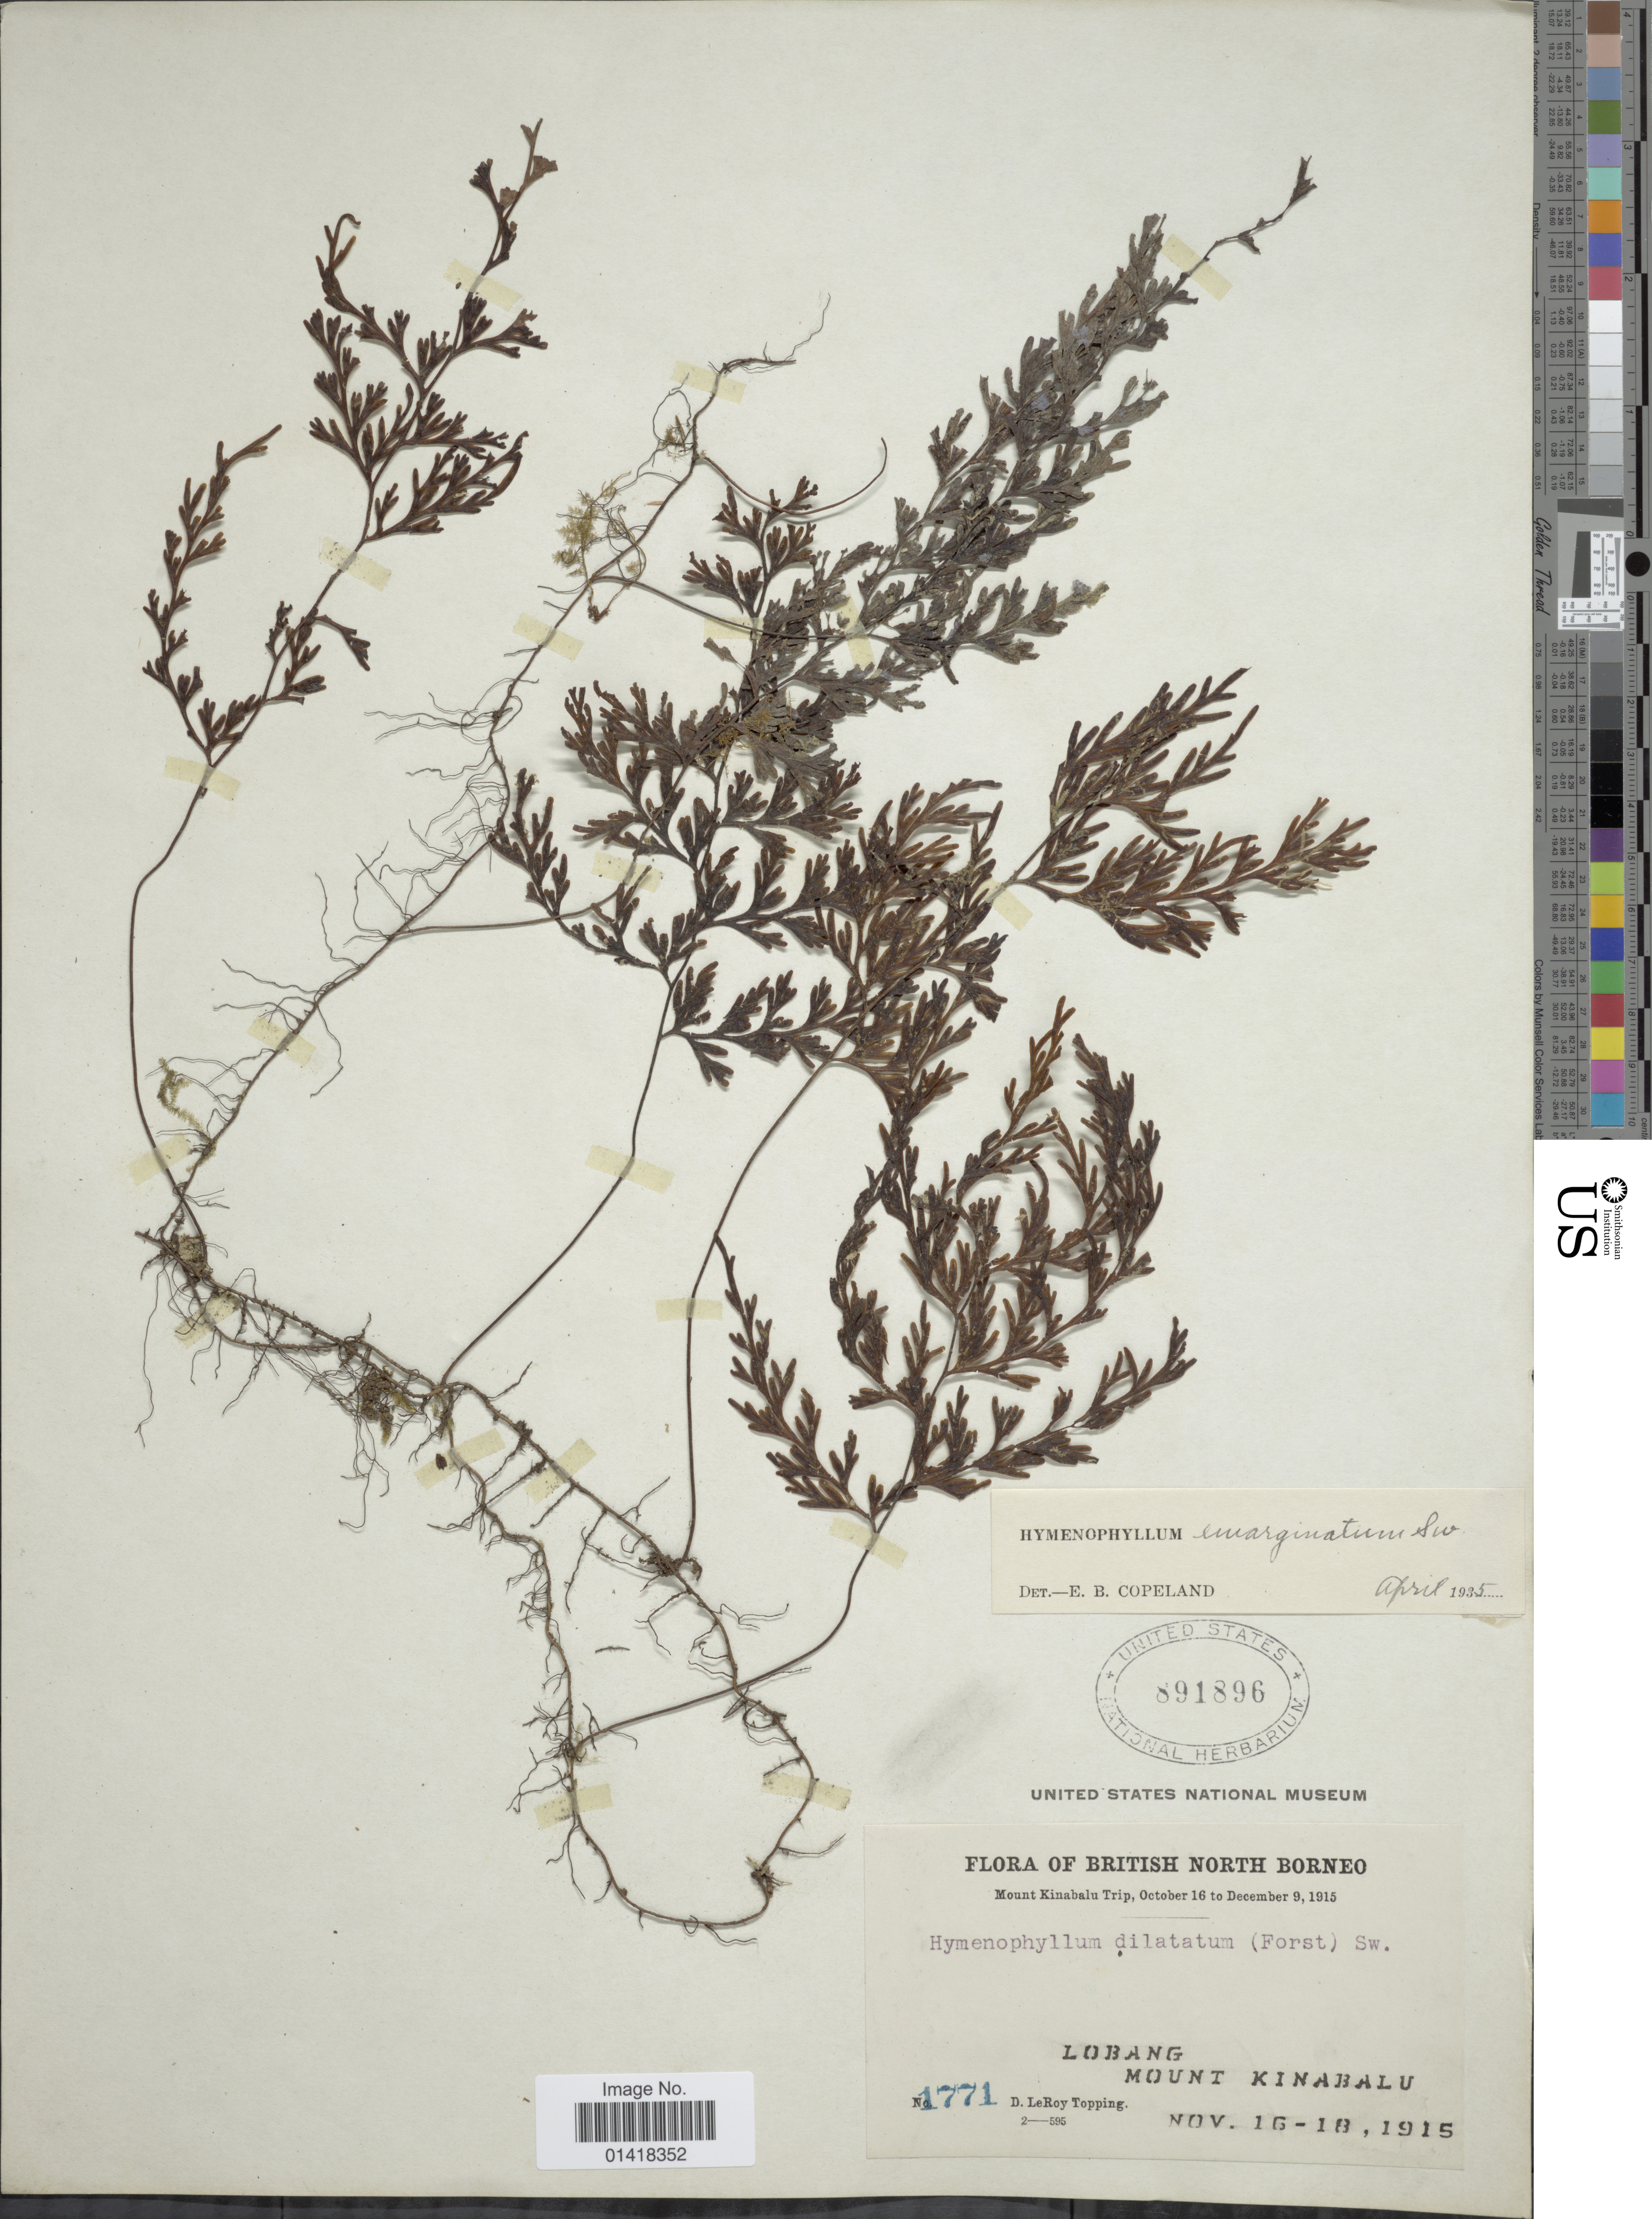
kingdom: Plantae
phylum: Tracheophyta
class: Polypodiopsida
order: Hymenophyllales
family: Hymenophyllaceae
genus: Hymenophyllum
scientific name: Hymenophyllum emarginatum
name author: Sw.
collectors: D. L. Topping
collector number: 1771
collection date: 1915-11-16/1915-11-18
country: Malaysia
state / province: Sabah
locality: British North Borneo. Lobang, Mount Kinabalu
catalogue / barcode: US 891896